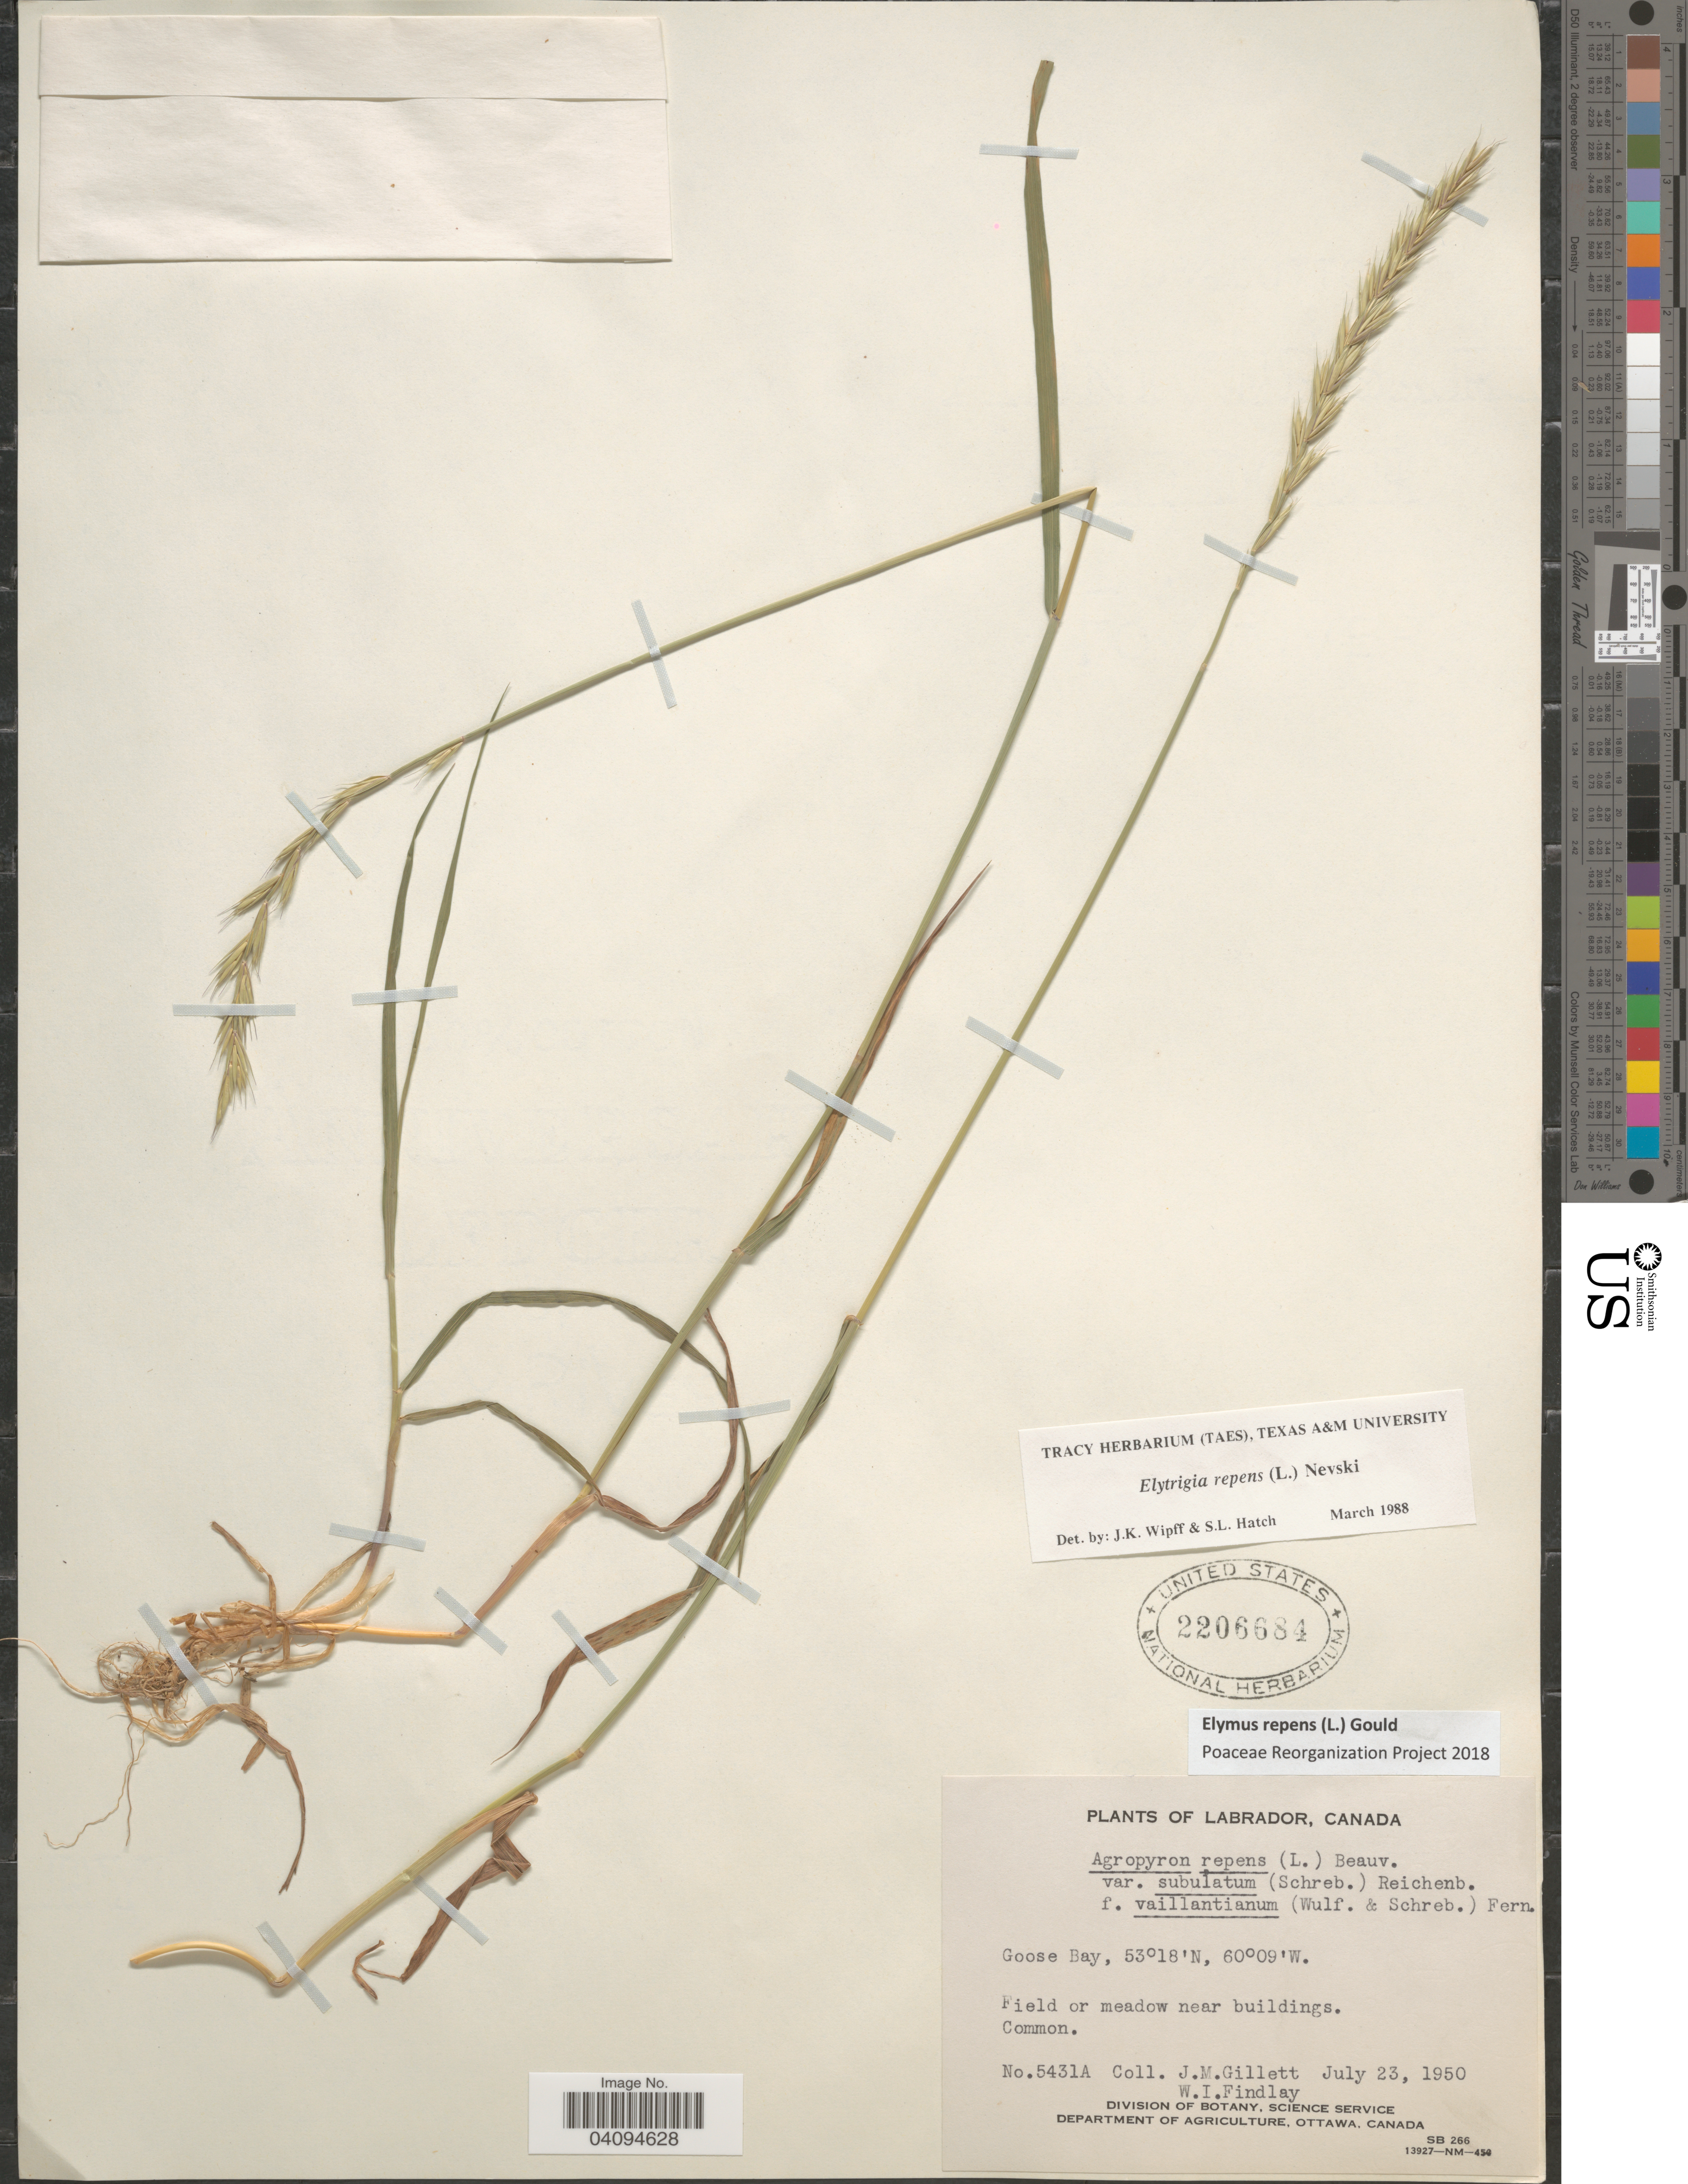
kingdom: Plantae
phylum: Tracheophyta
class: Liliopsida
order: Poales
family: Poaceae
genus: Elymus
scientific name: Elymus repens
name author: (L.) Gould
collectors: J. M. Gillett & W. Findley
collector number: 5431A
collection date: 1950-07-23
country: Canada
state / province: Newfoundland and Labrador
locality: Labrador. Goose Bay.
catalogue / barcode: US 2206684